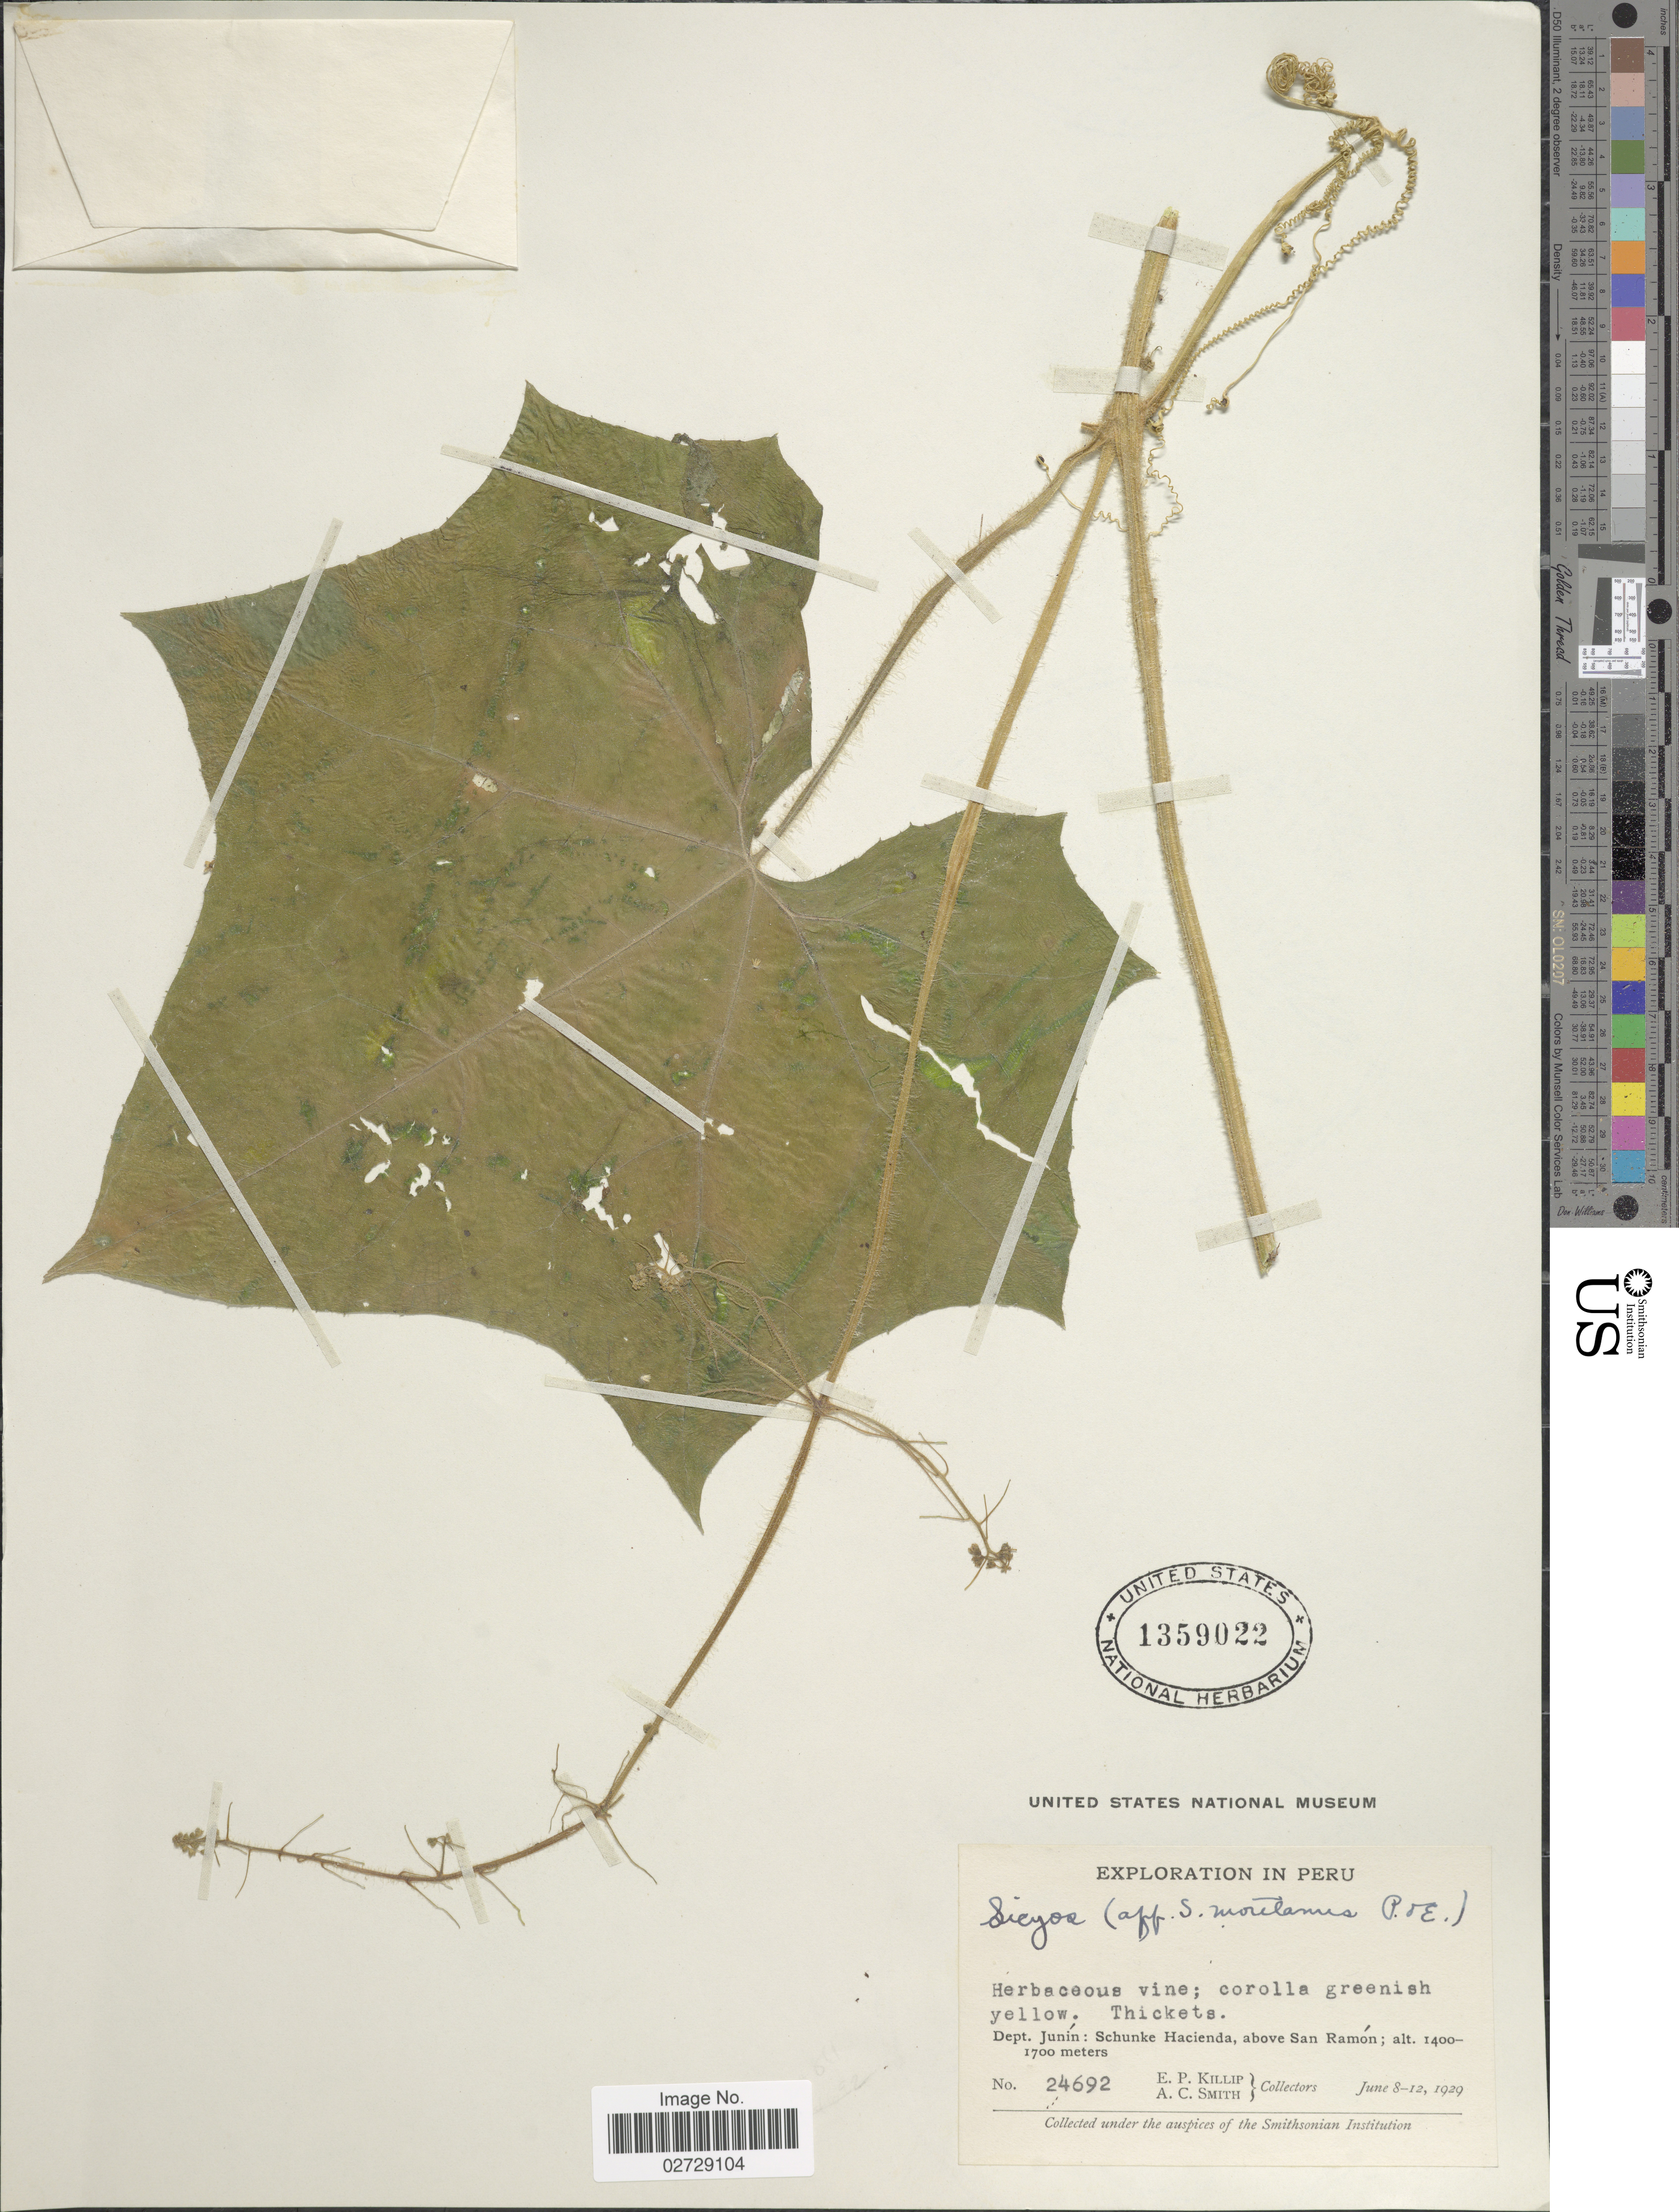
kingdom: Plantae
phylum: Tracheophyta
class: Magnoliopsida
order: Cucurbitales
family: Cucurbitaceae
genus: Sicyos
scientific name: Sicyos montanus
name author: Poepp. & Endl.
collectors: E. P. Killip & A. C. Smith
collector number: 24692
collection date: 1929-06-08/1929-06-12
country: Peru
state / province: Junín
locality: Dept. Junin: Schunke Hacienda, above San Ramon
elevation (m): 1400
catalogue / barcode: US 1359022